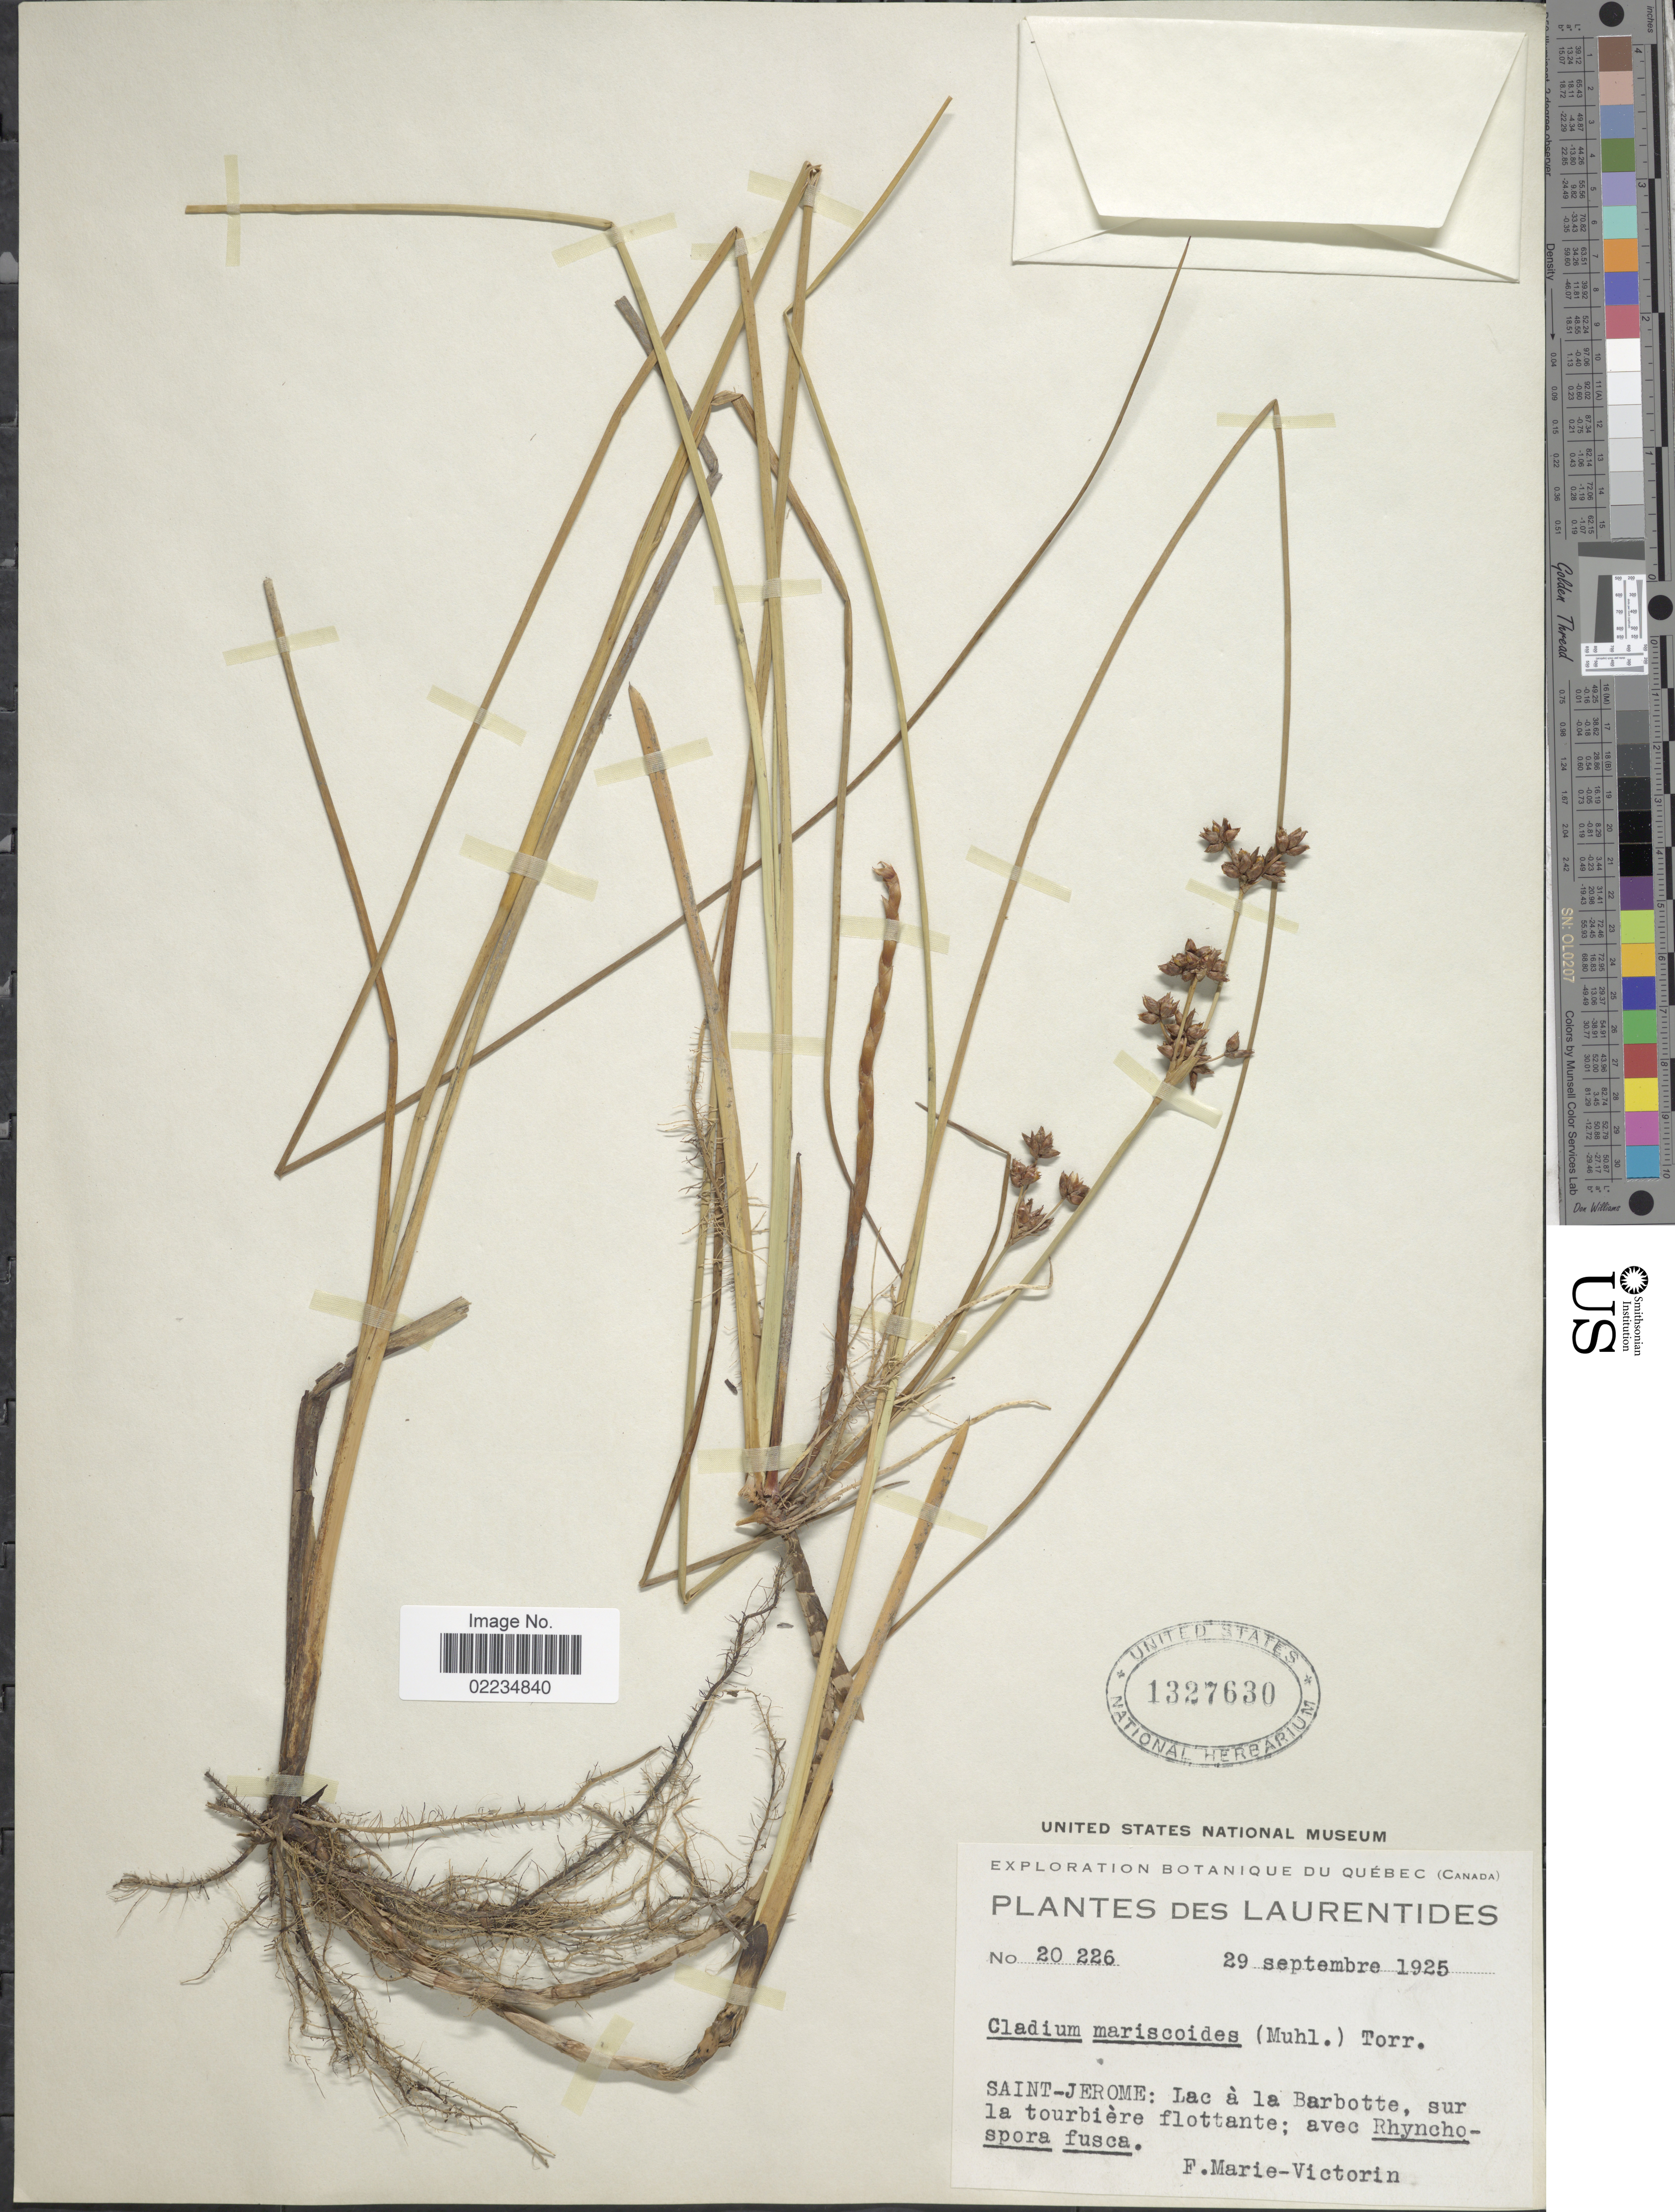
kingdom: Plantae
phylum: Tracheophyta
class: Liliopsida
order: Poales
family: Cyperaceae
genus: Cladium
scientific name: Cladium mariscoides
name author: (Muhl.) Torr.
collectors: F. Marie-Victorin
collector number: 20226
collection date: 1925-09-29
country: Canada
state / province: Quebec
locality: Des Laurentides, Saint-Jerome: Lac a la Barbotte, sur la tourbiere flottante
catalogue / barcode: US 1327630